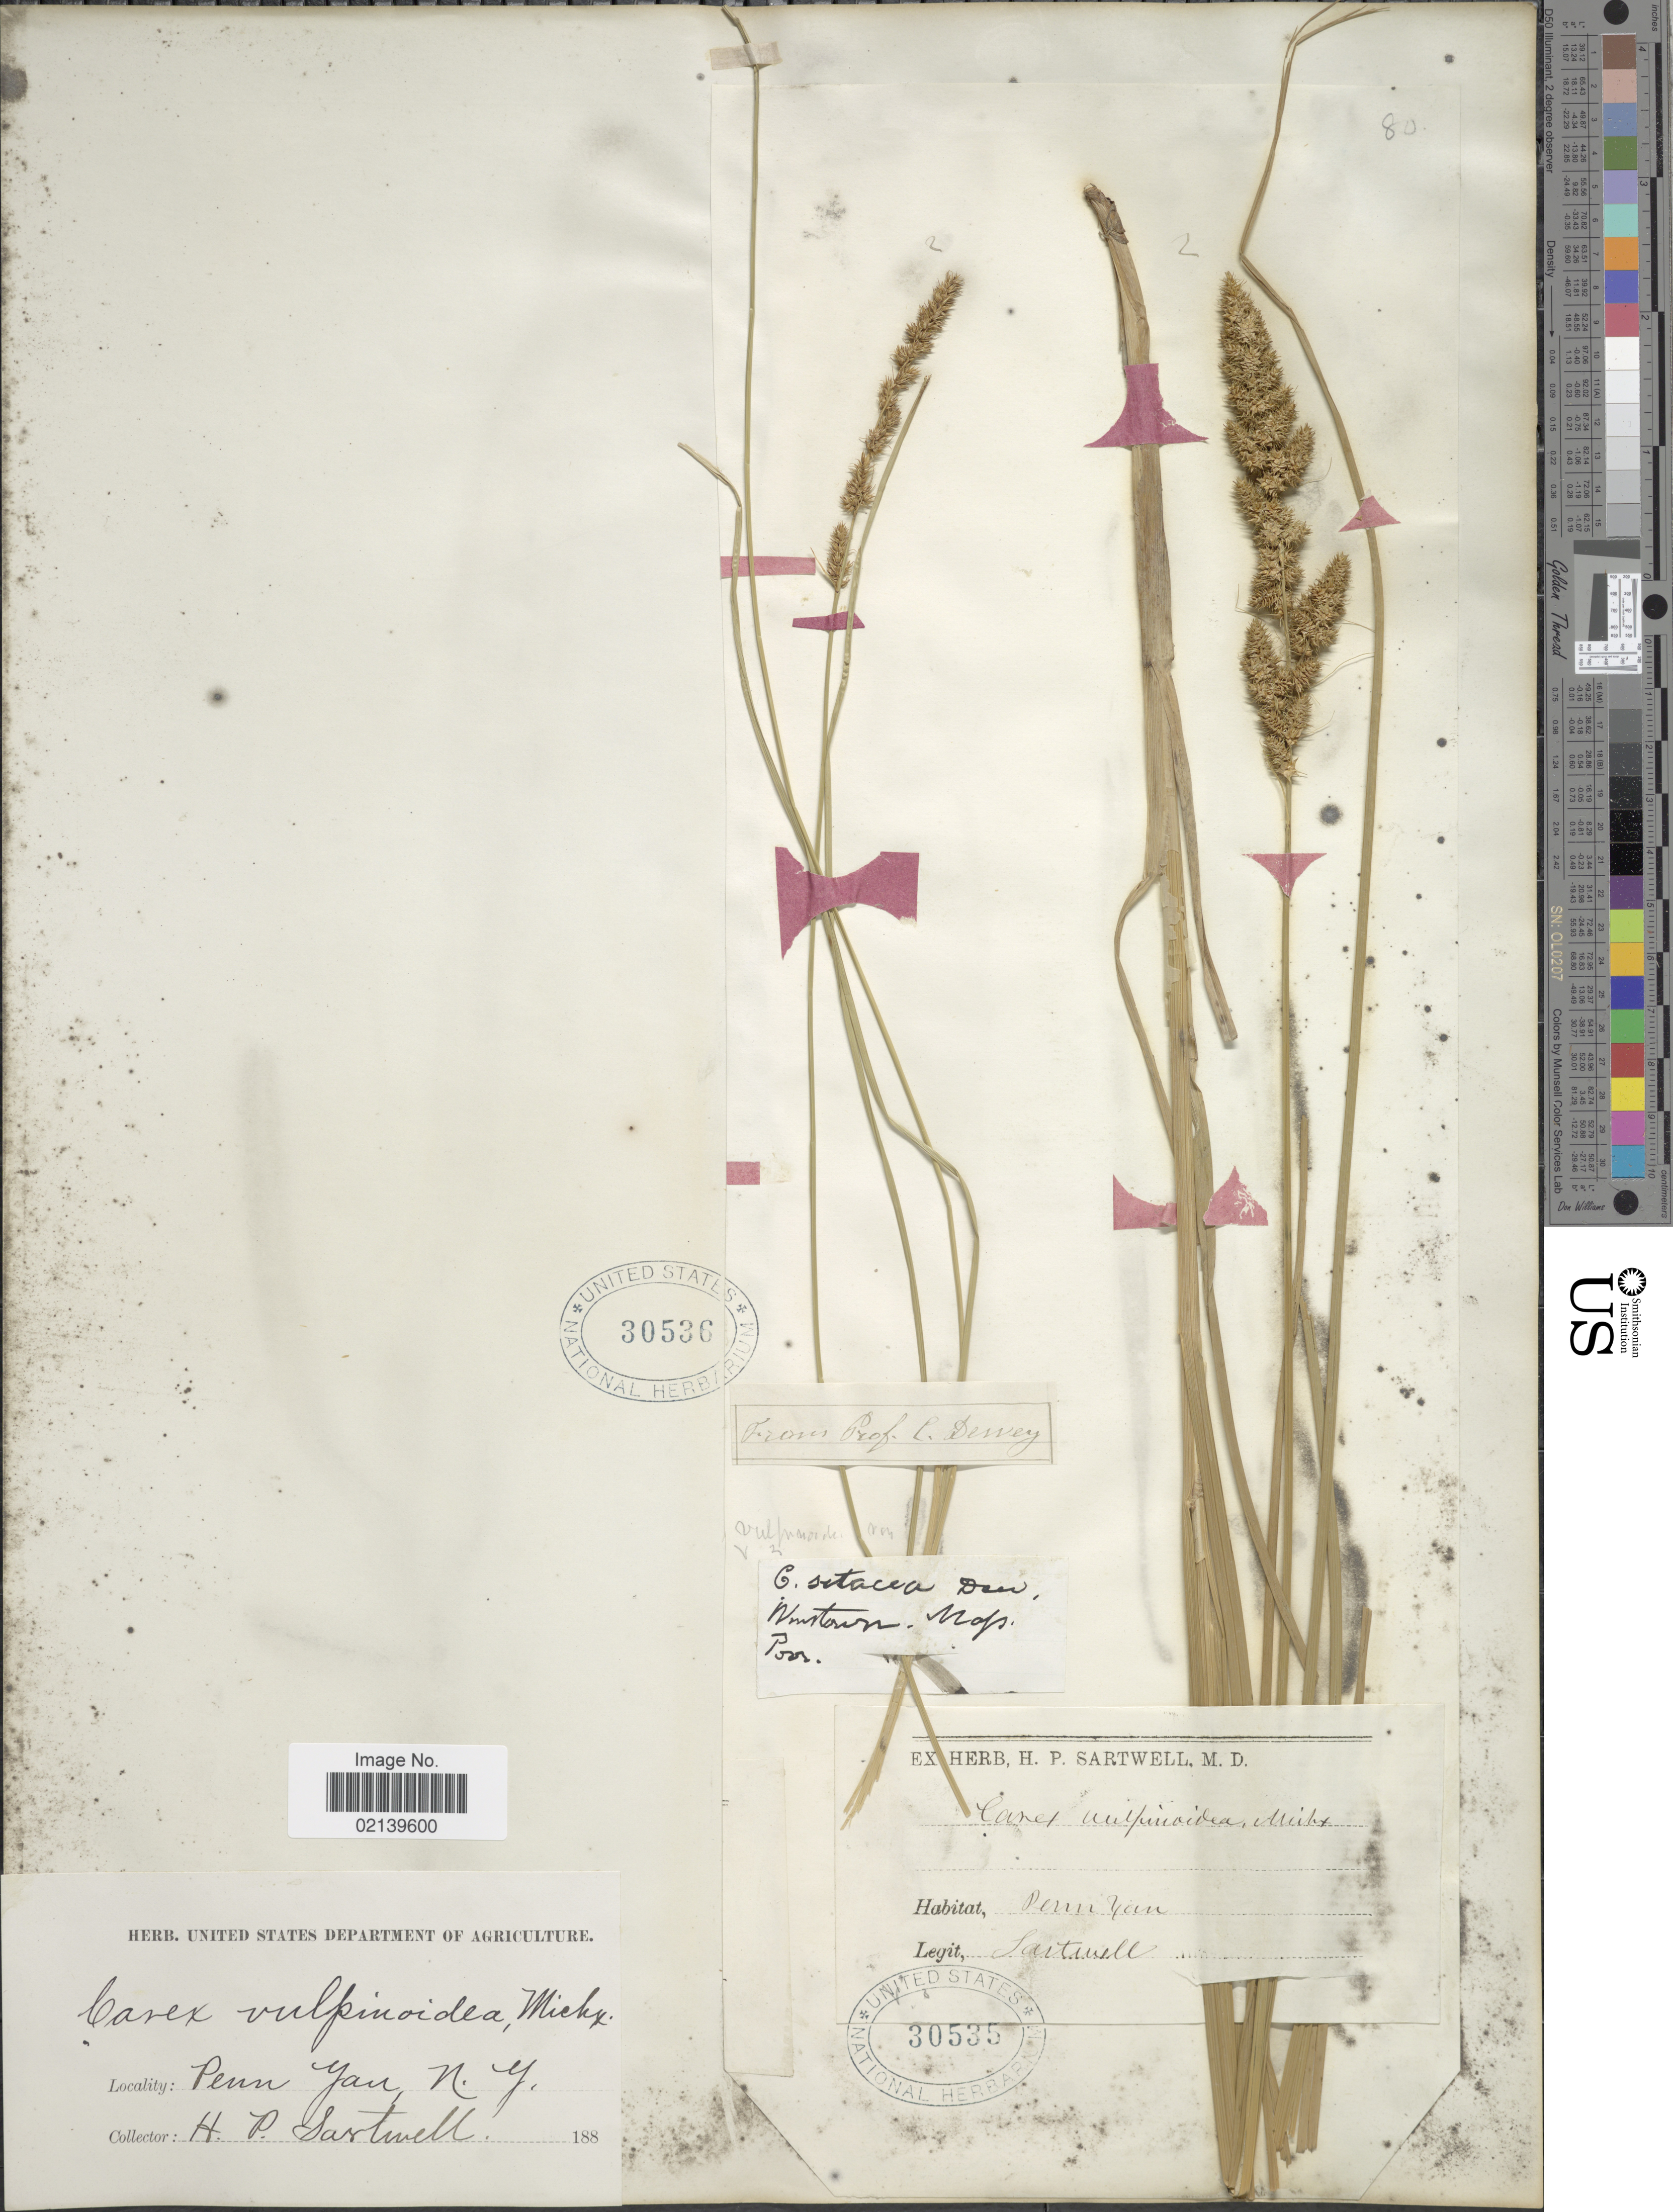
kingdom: Plantae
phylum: Tracheophyta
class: Liliopsida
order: Poales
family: Cyperaceae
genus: Carex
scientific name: Carex vulpinoidea Michx.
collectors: Sartwell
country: United States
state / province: New York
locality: Penn Yan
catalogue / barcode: US 30535-2